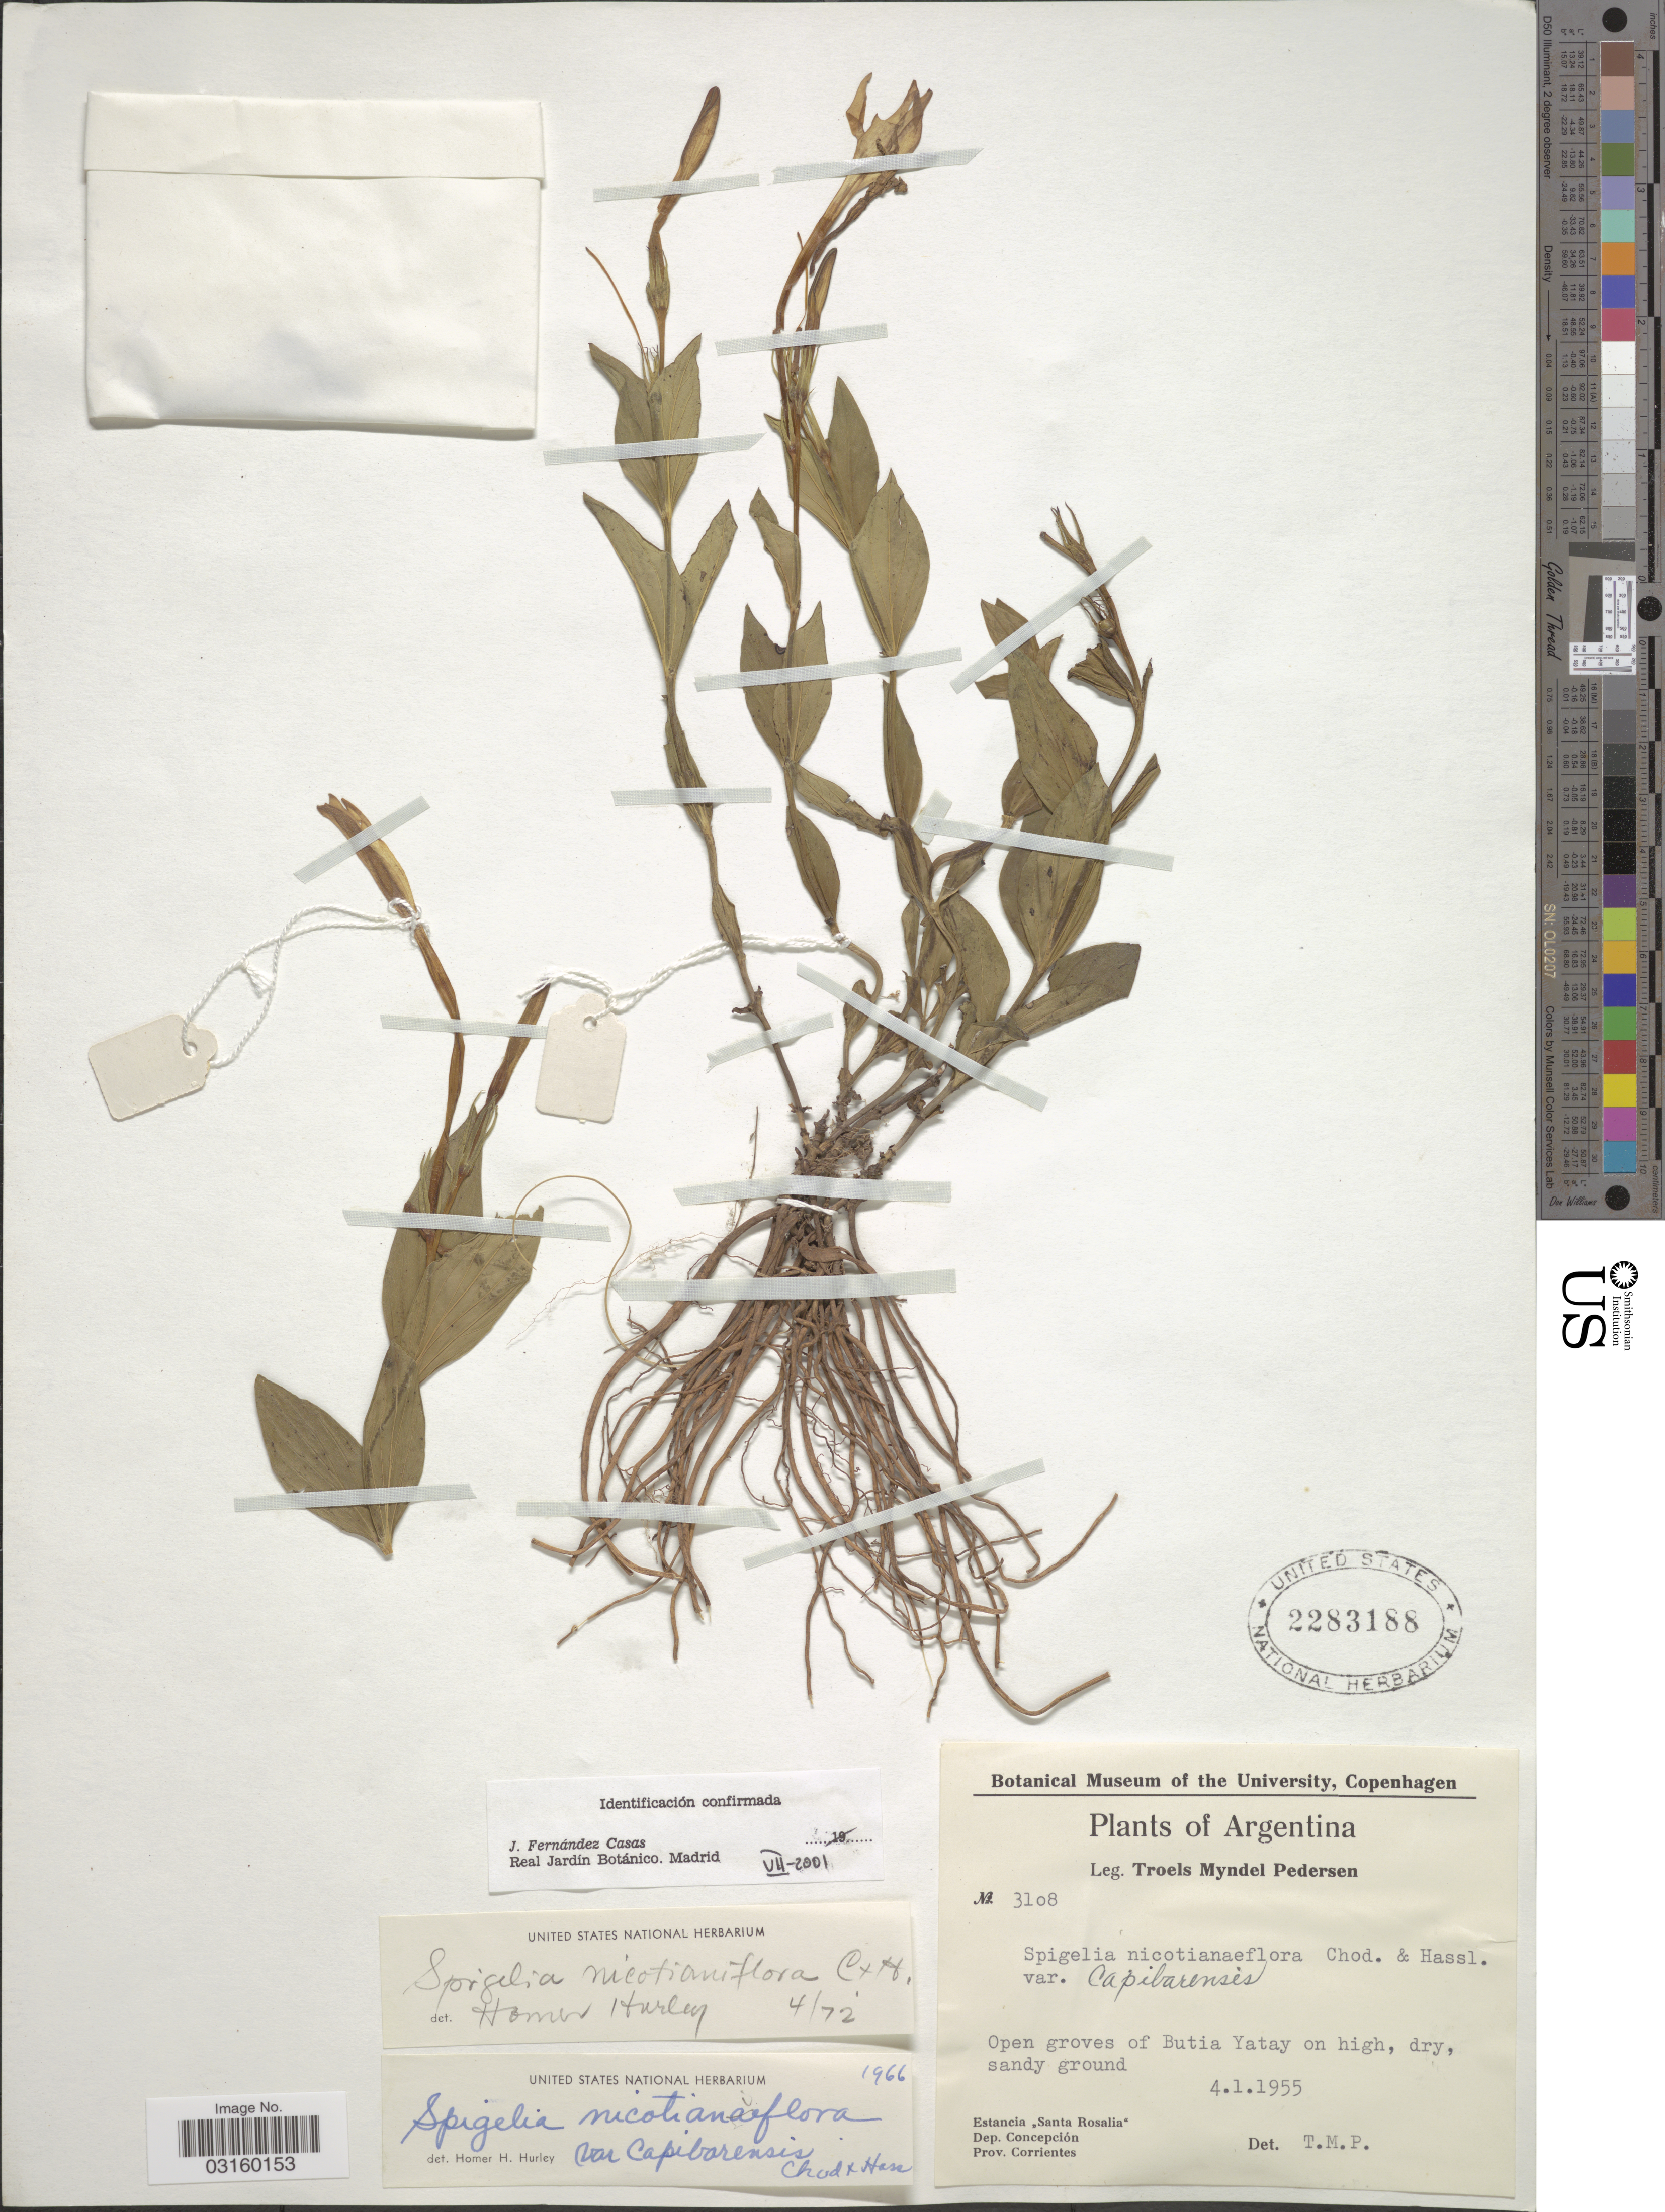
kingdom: Plantae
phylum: Tracheophyta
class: Magnoliopsida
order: Gentianales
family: Loganiaceae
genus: Spigelia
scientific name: Spigelia nicotianiflora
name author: Chodat & Hassl.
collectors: T. Pederson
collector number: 3108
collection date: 1955-01-04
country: Argentina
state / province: Corrientes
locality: Open groves of Butia Yatay on high, dry sandy ground. Estancia "Santa Rosalia", Dep. Concepción, Prov. Corrientes.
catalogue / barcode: US 2283188